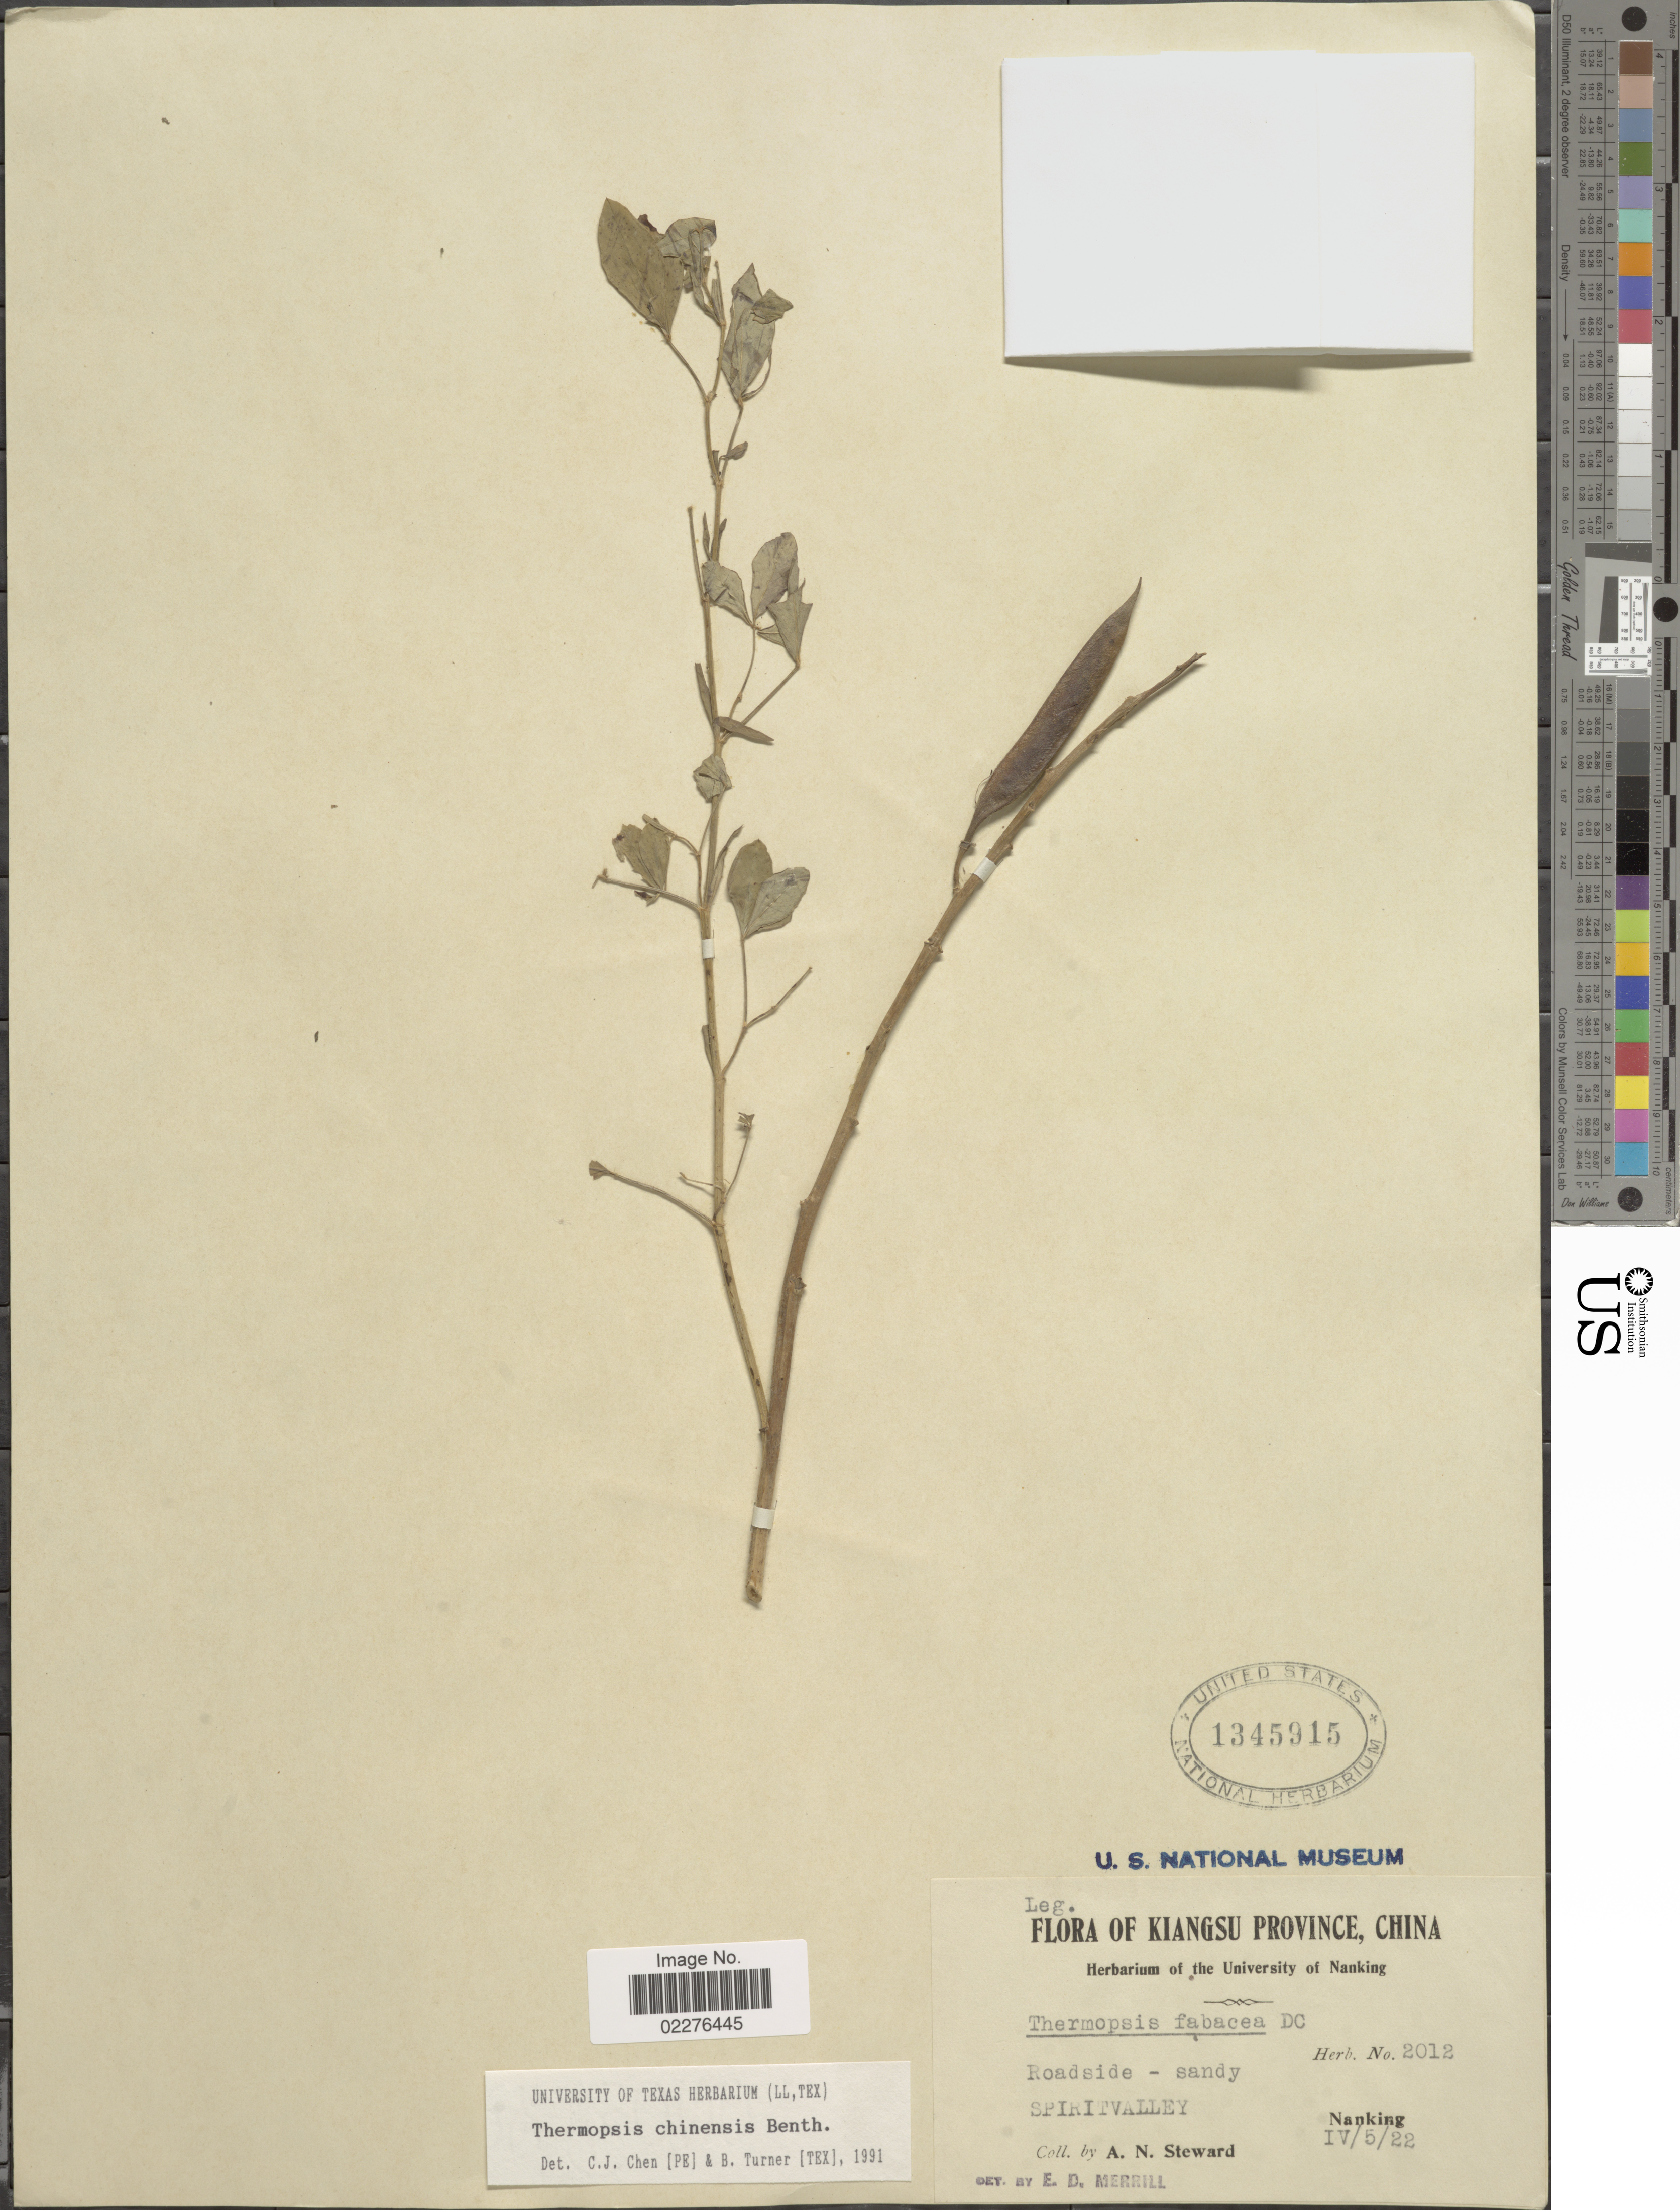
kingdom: Plantae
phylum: Tracheophyta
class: Magnoliopsida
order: Fabales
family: Fabaceae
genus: Thermopsis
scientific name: Thermopsis chinensis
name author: Benth. ex S. Moore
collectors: A. N. Steward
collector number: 2012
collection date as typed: Transcribed d/m/y: 5/4/22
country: China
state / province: Jiangsu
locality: Kiangsu province, Roadside - sandy Spiritvalley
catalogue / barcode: US 1345915